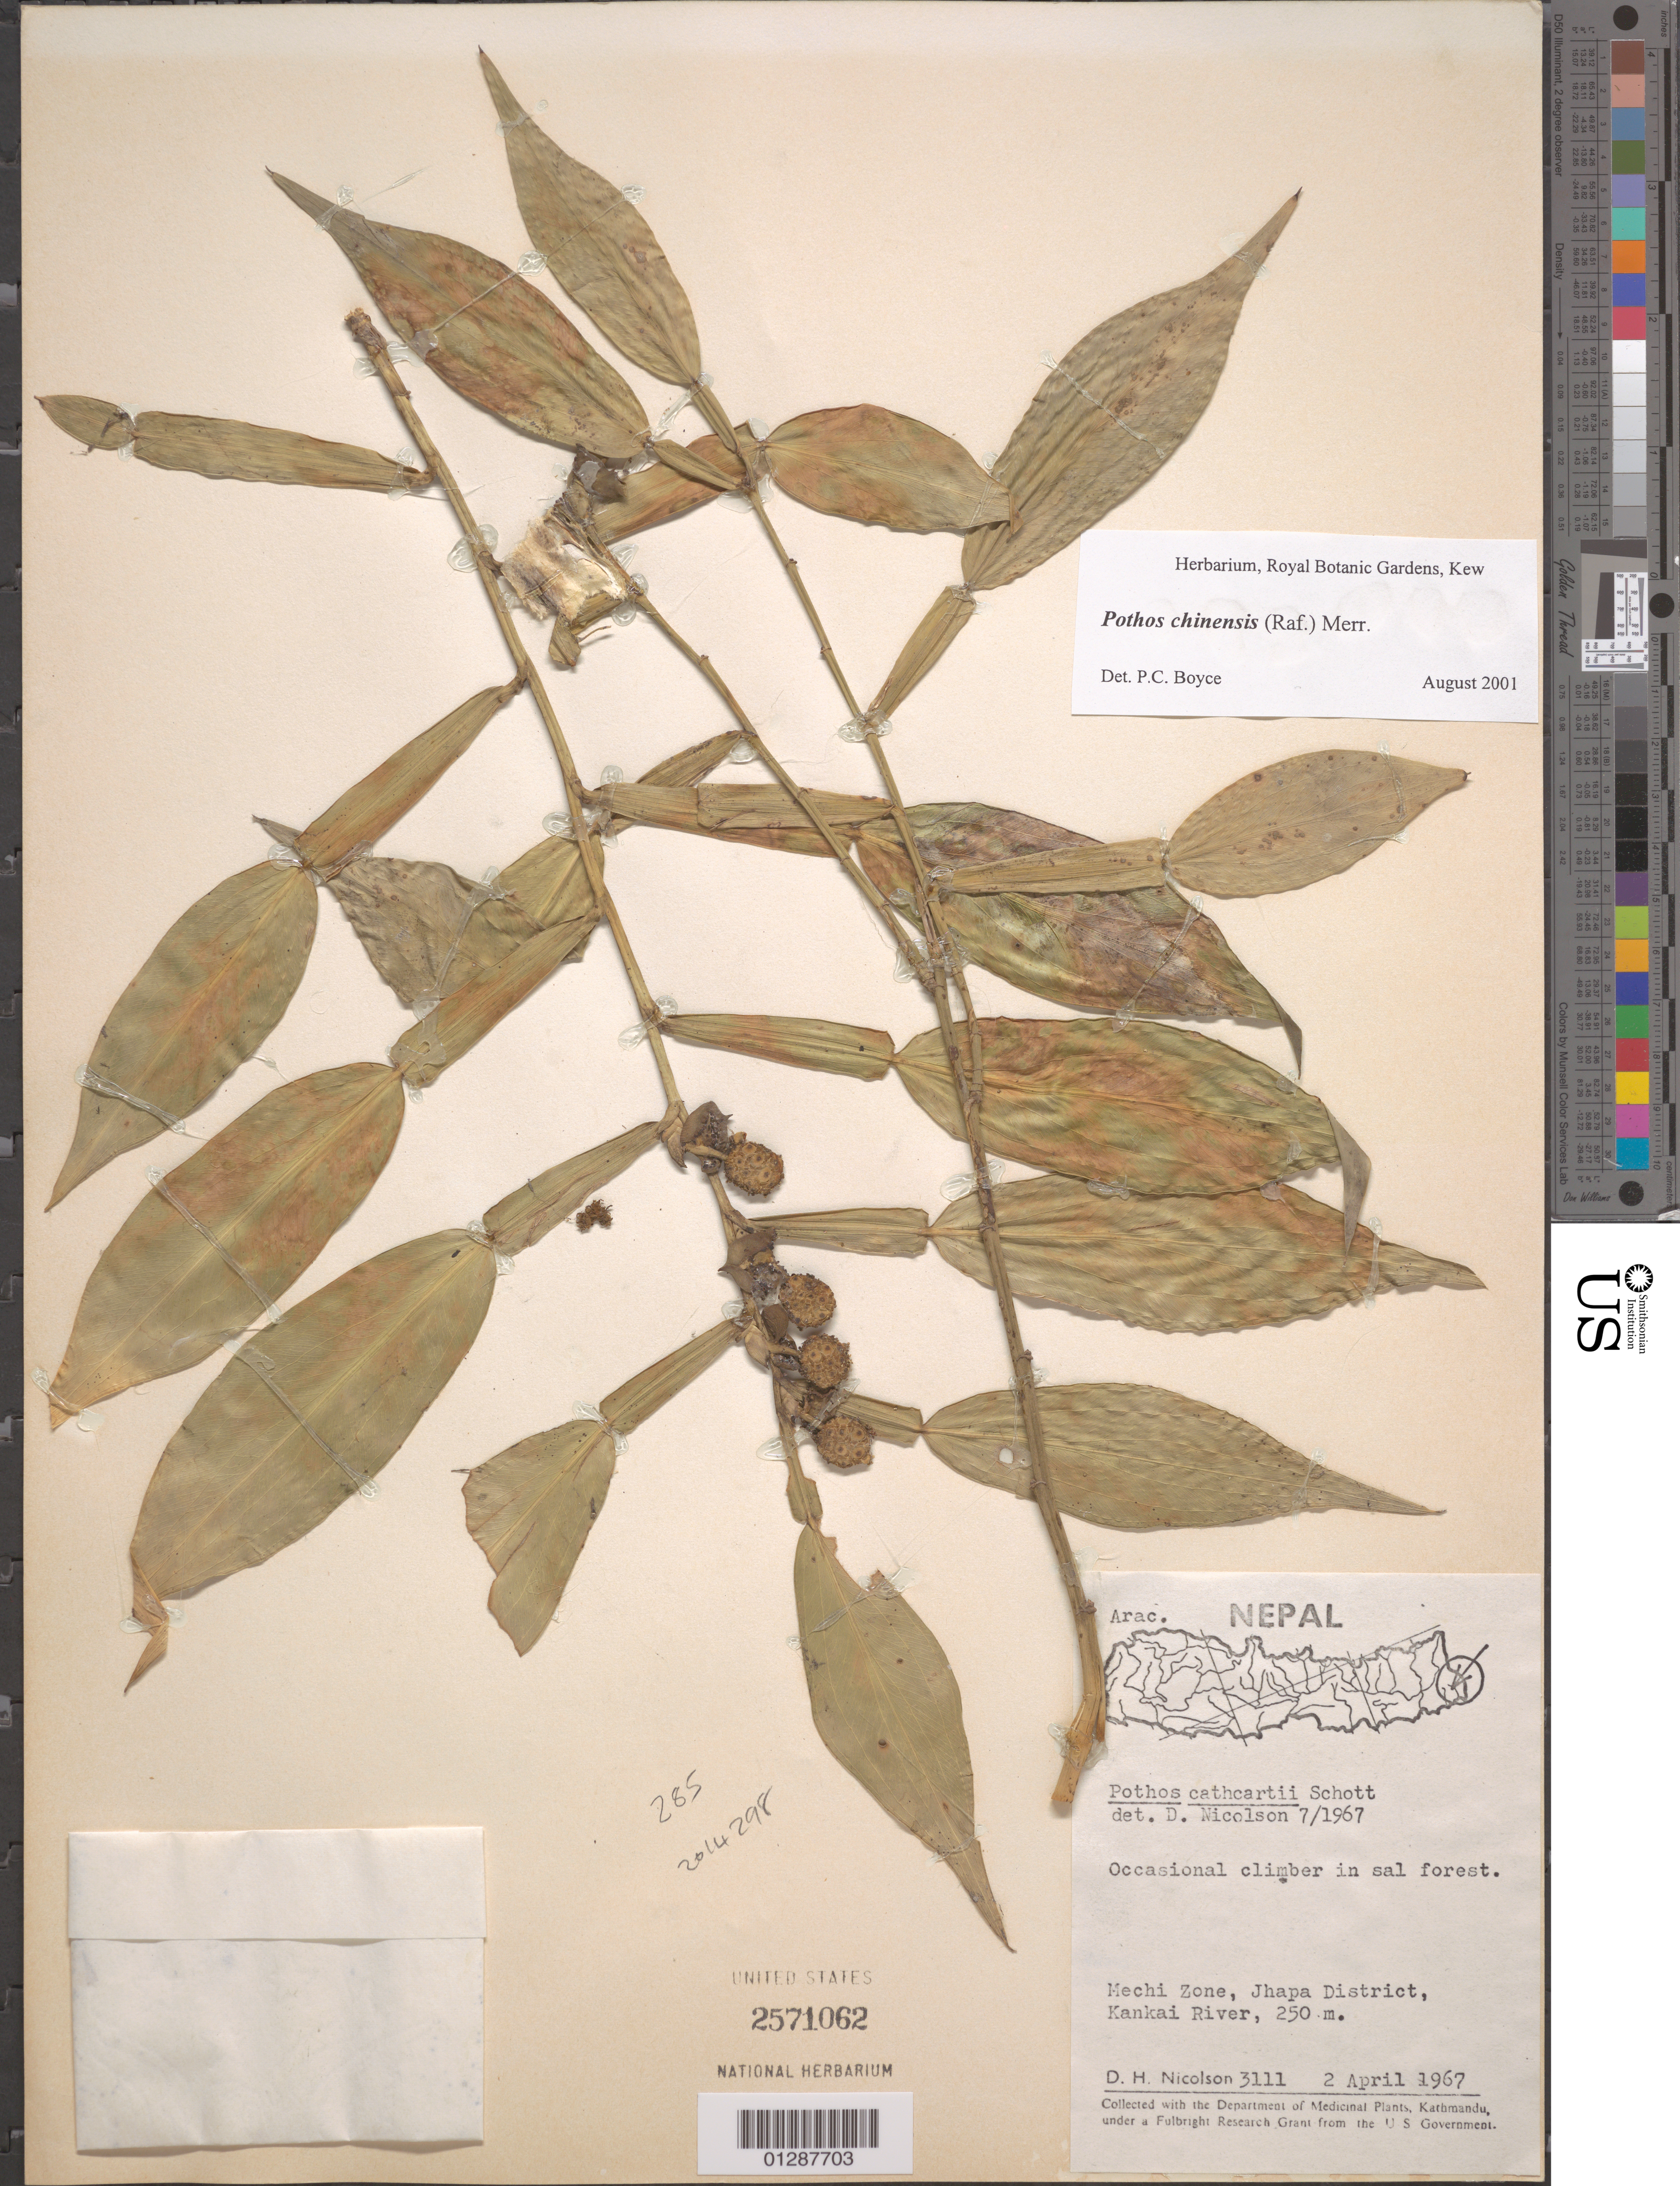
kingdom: Plantae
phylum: Tracheophyta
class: Liliopsida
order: Alismatales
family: Araceae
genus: Pothos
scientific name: Pothos chinensis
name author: (Raf.) Merr.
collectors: D. H. Nicolson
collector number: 3111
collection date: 1967-04-02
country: Nepal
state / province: Mechi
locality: Mechi Zone, Jhapa District.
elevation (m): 250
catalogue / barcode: US 2571062